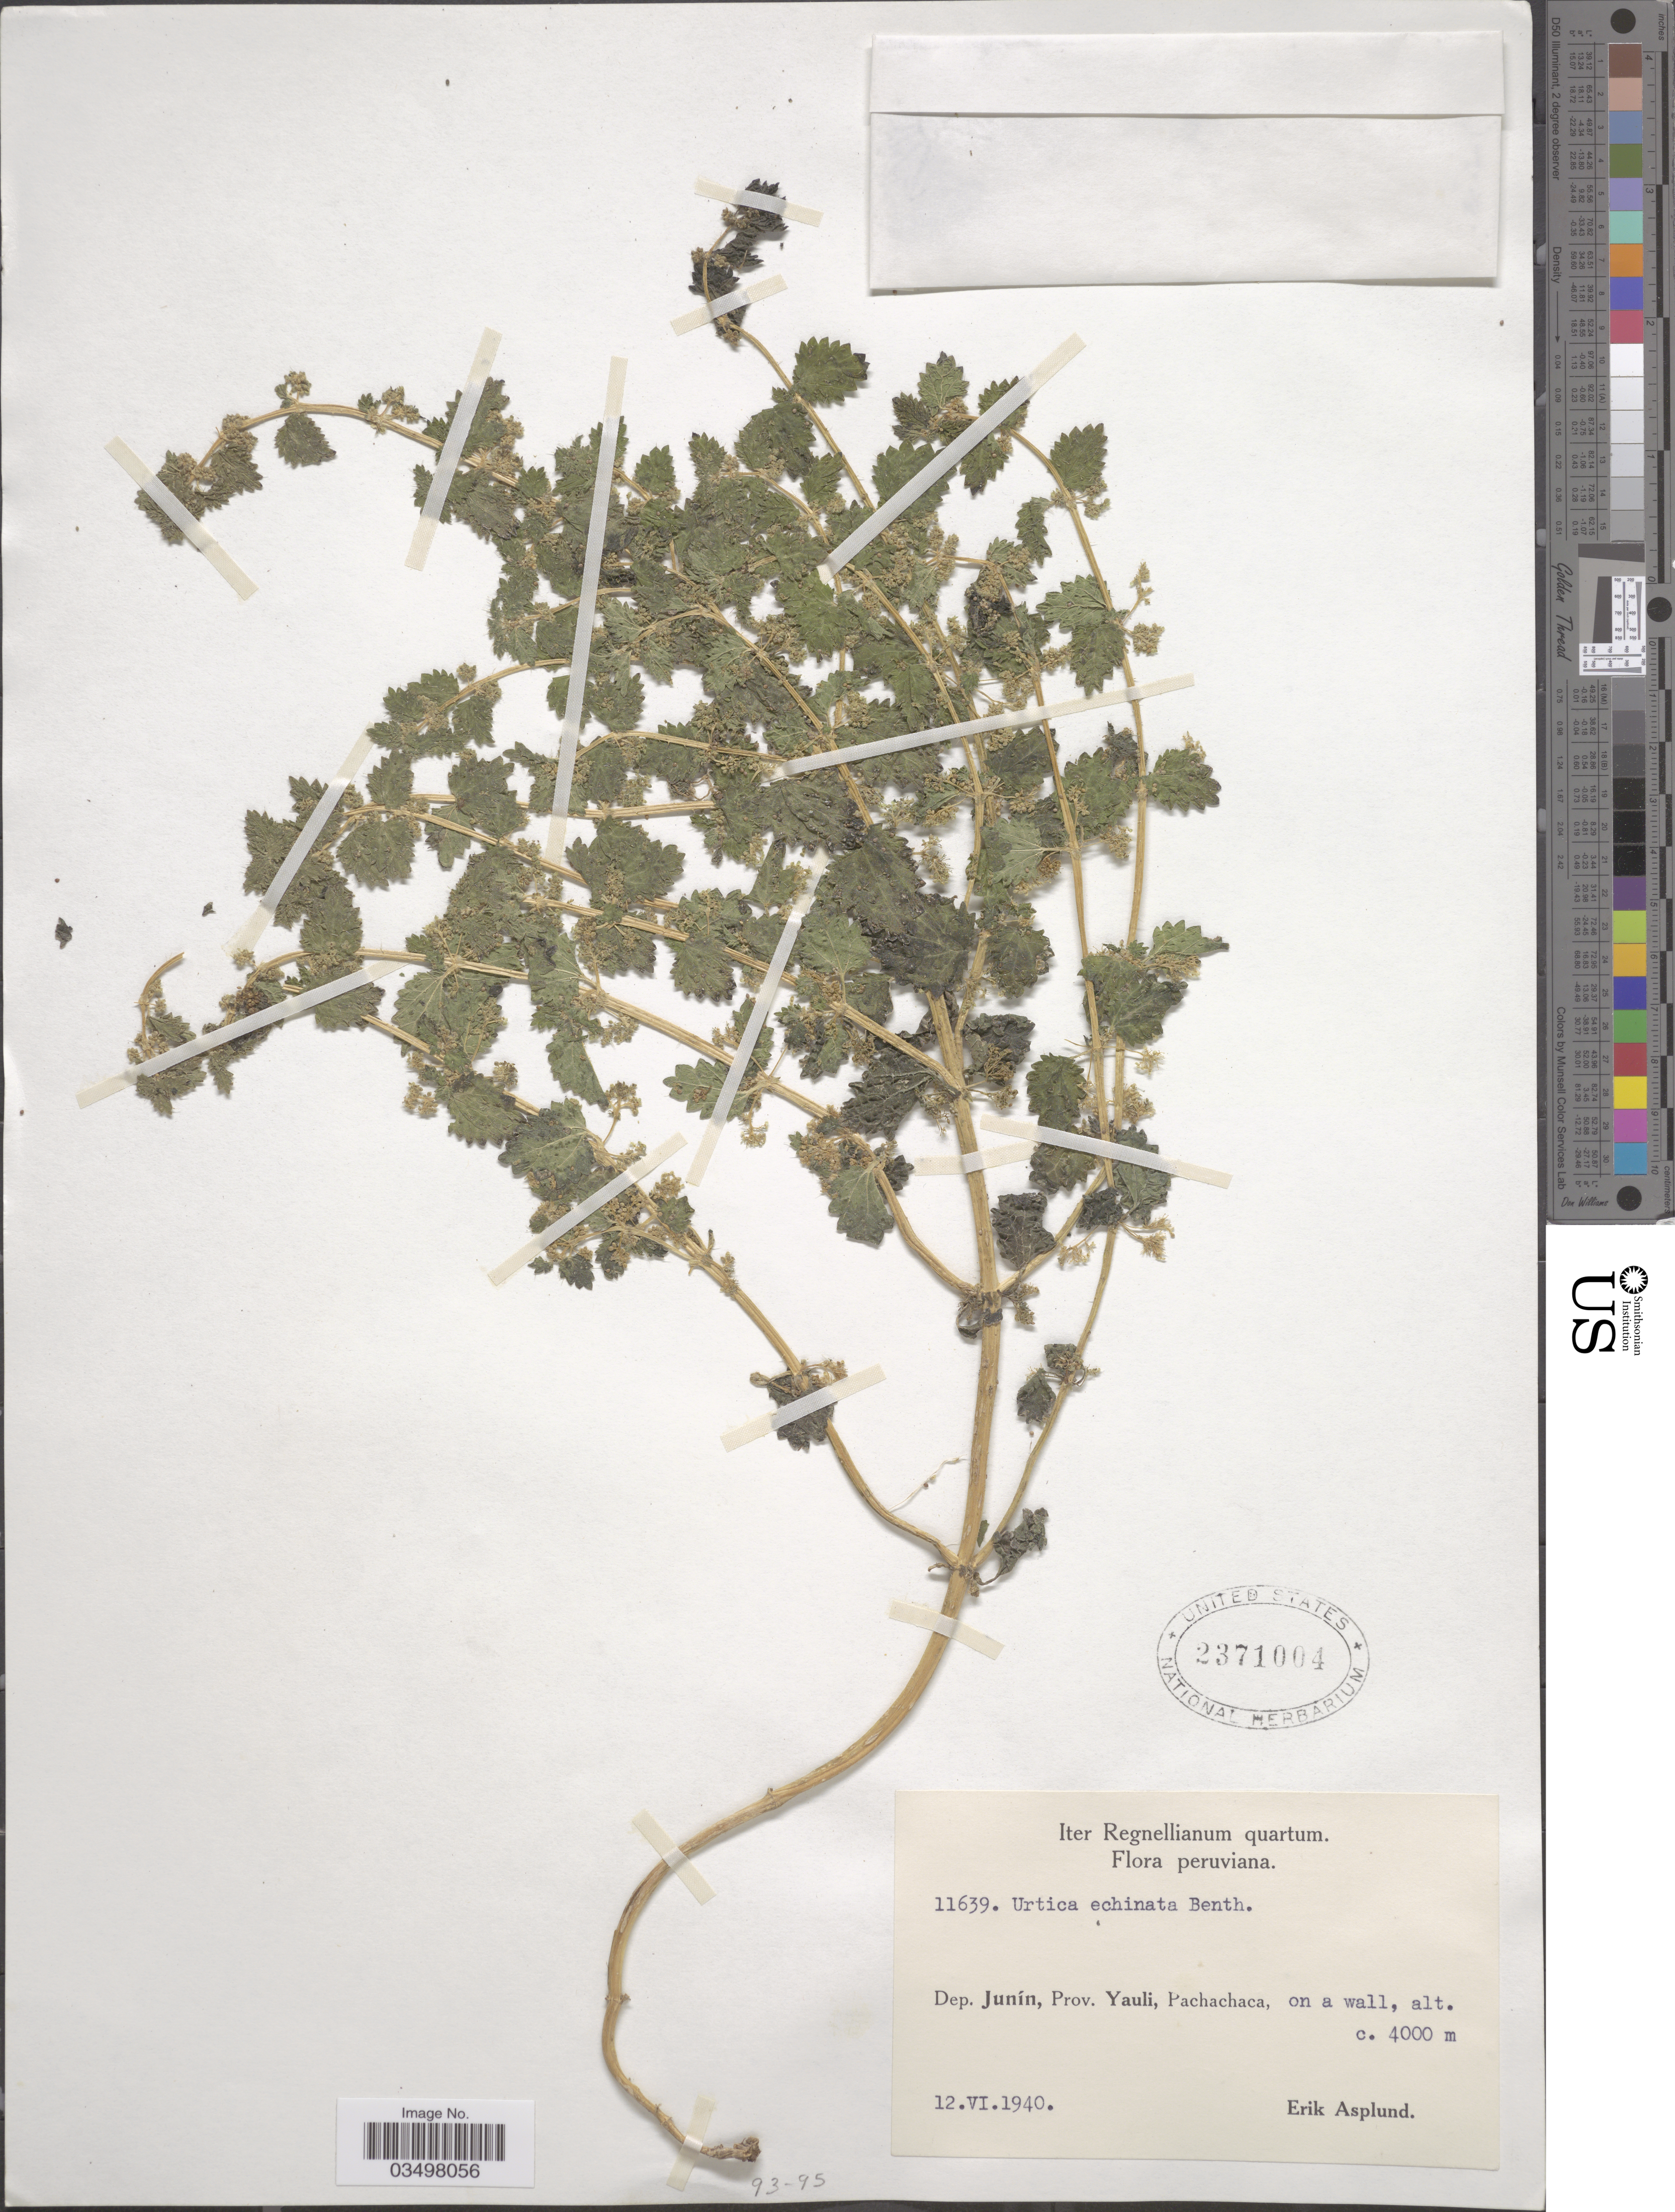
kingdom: Plantae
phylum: Tracheophyta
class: Magnoliopsida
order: Rosales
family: Urticaceae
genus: Urtica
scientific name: Urtica echinata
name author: Benth.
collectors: E. Asplund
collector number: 11639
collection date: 1940-06-12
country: Peru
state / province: Junín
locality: Dep. Junín, Prov. Yauli, Pachachaca.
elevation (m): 4000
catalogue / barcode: US 2371004